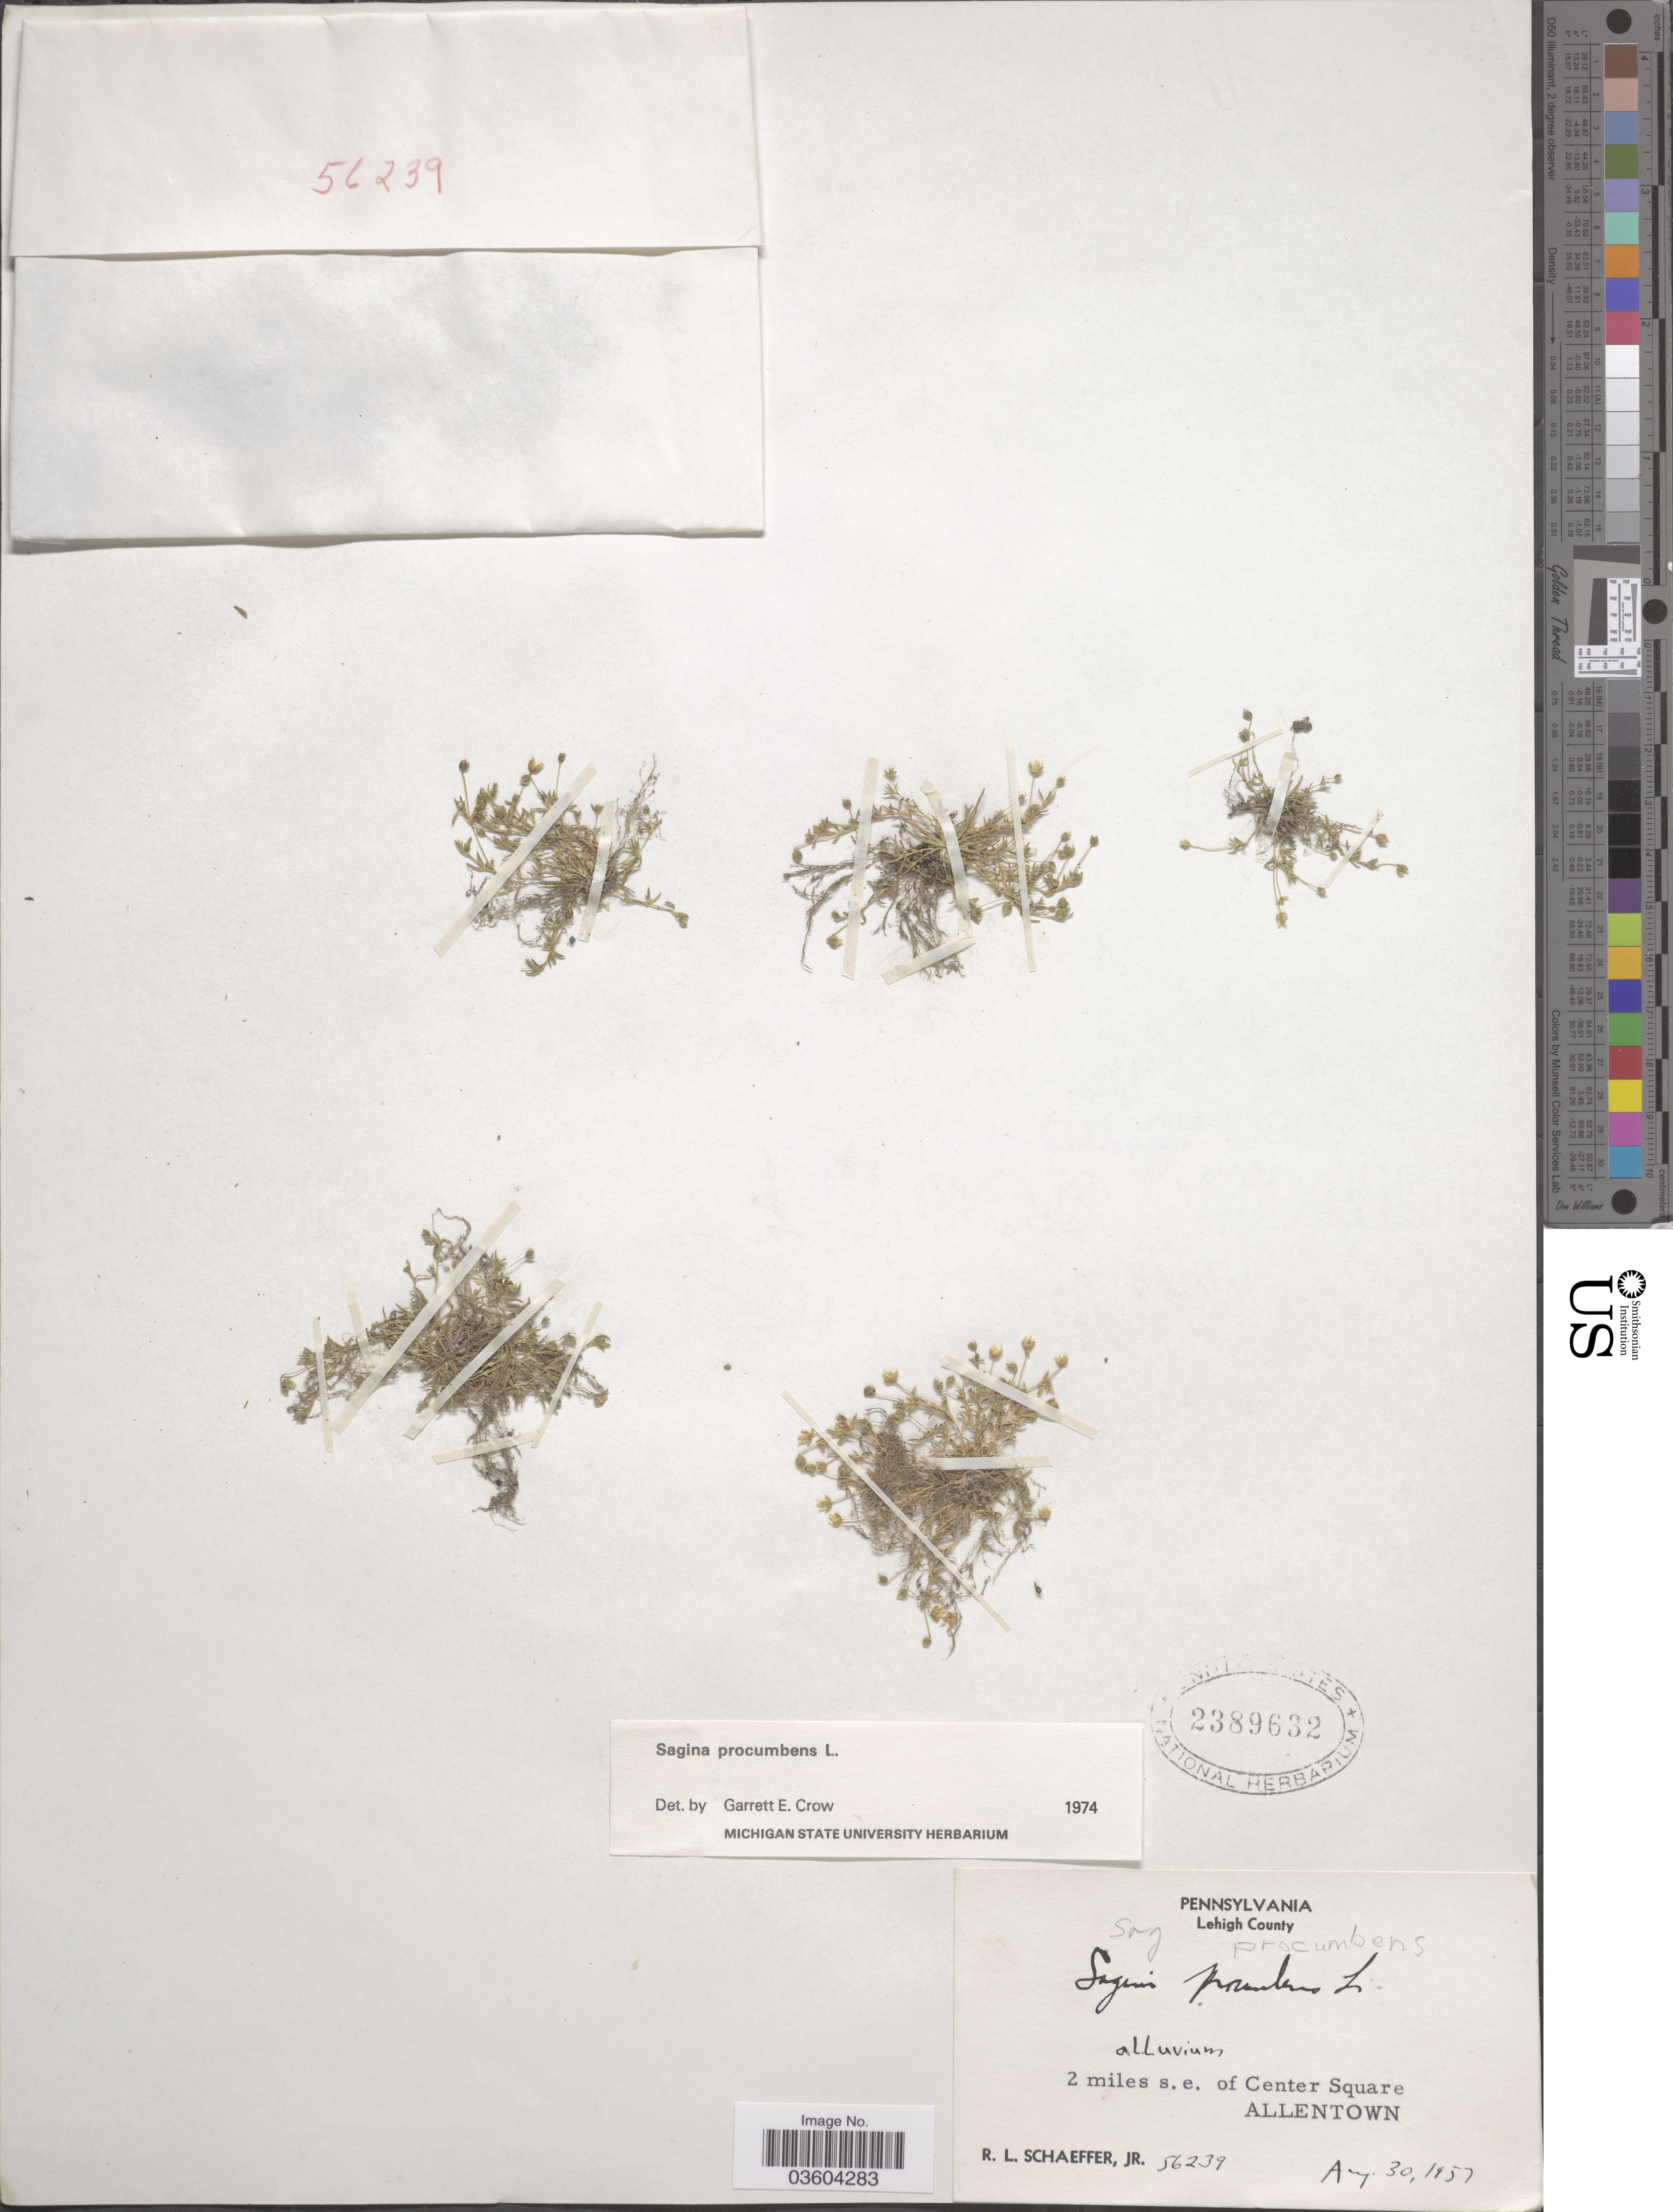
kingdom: Plantae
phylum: Tracheophyta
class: Magnoliopsida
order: Caryophyllales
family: Caryophyllaceae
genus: Sagina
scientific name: Sagina procumbens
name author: L.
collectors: R. L. Schaeffer Jr.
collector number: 56239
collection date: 1957-08-30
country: United States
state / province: Pennsylvania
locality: Lehigh County. 2 miles s. e. of Center Square. Allentown.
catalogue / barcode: US 2389632